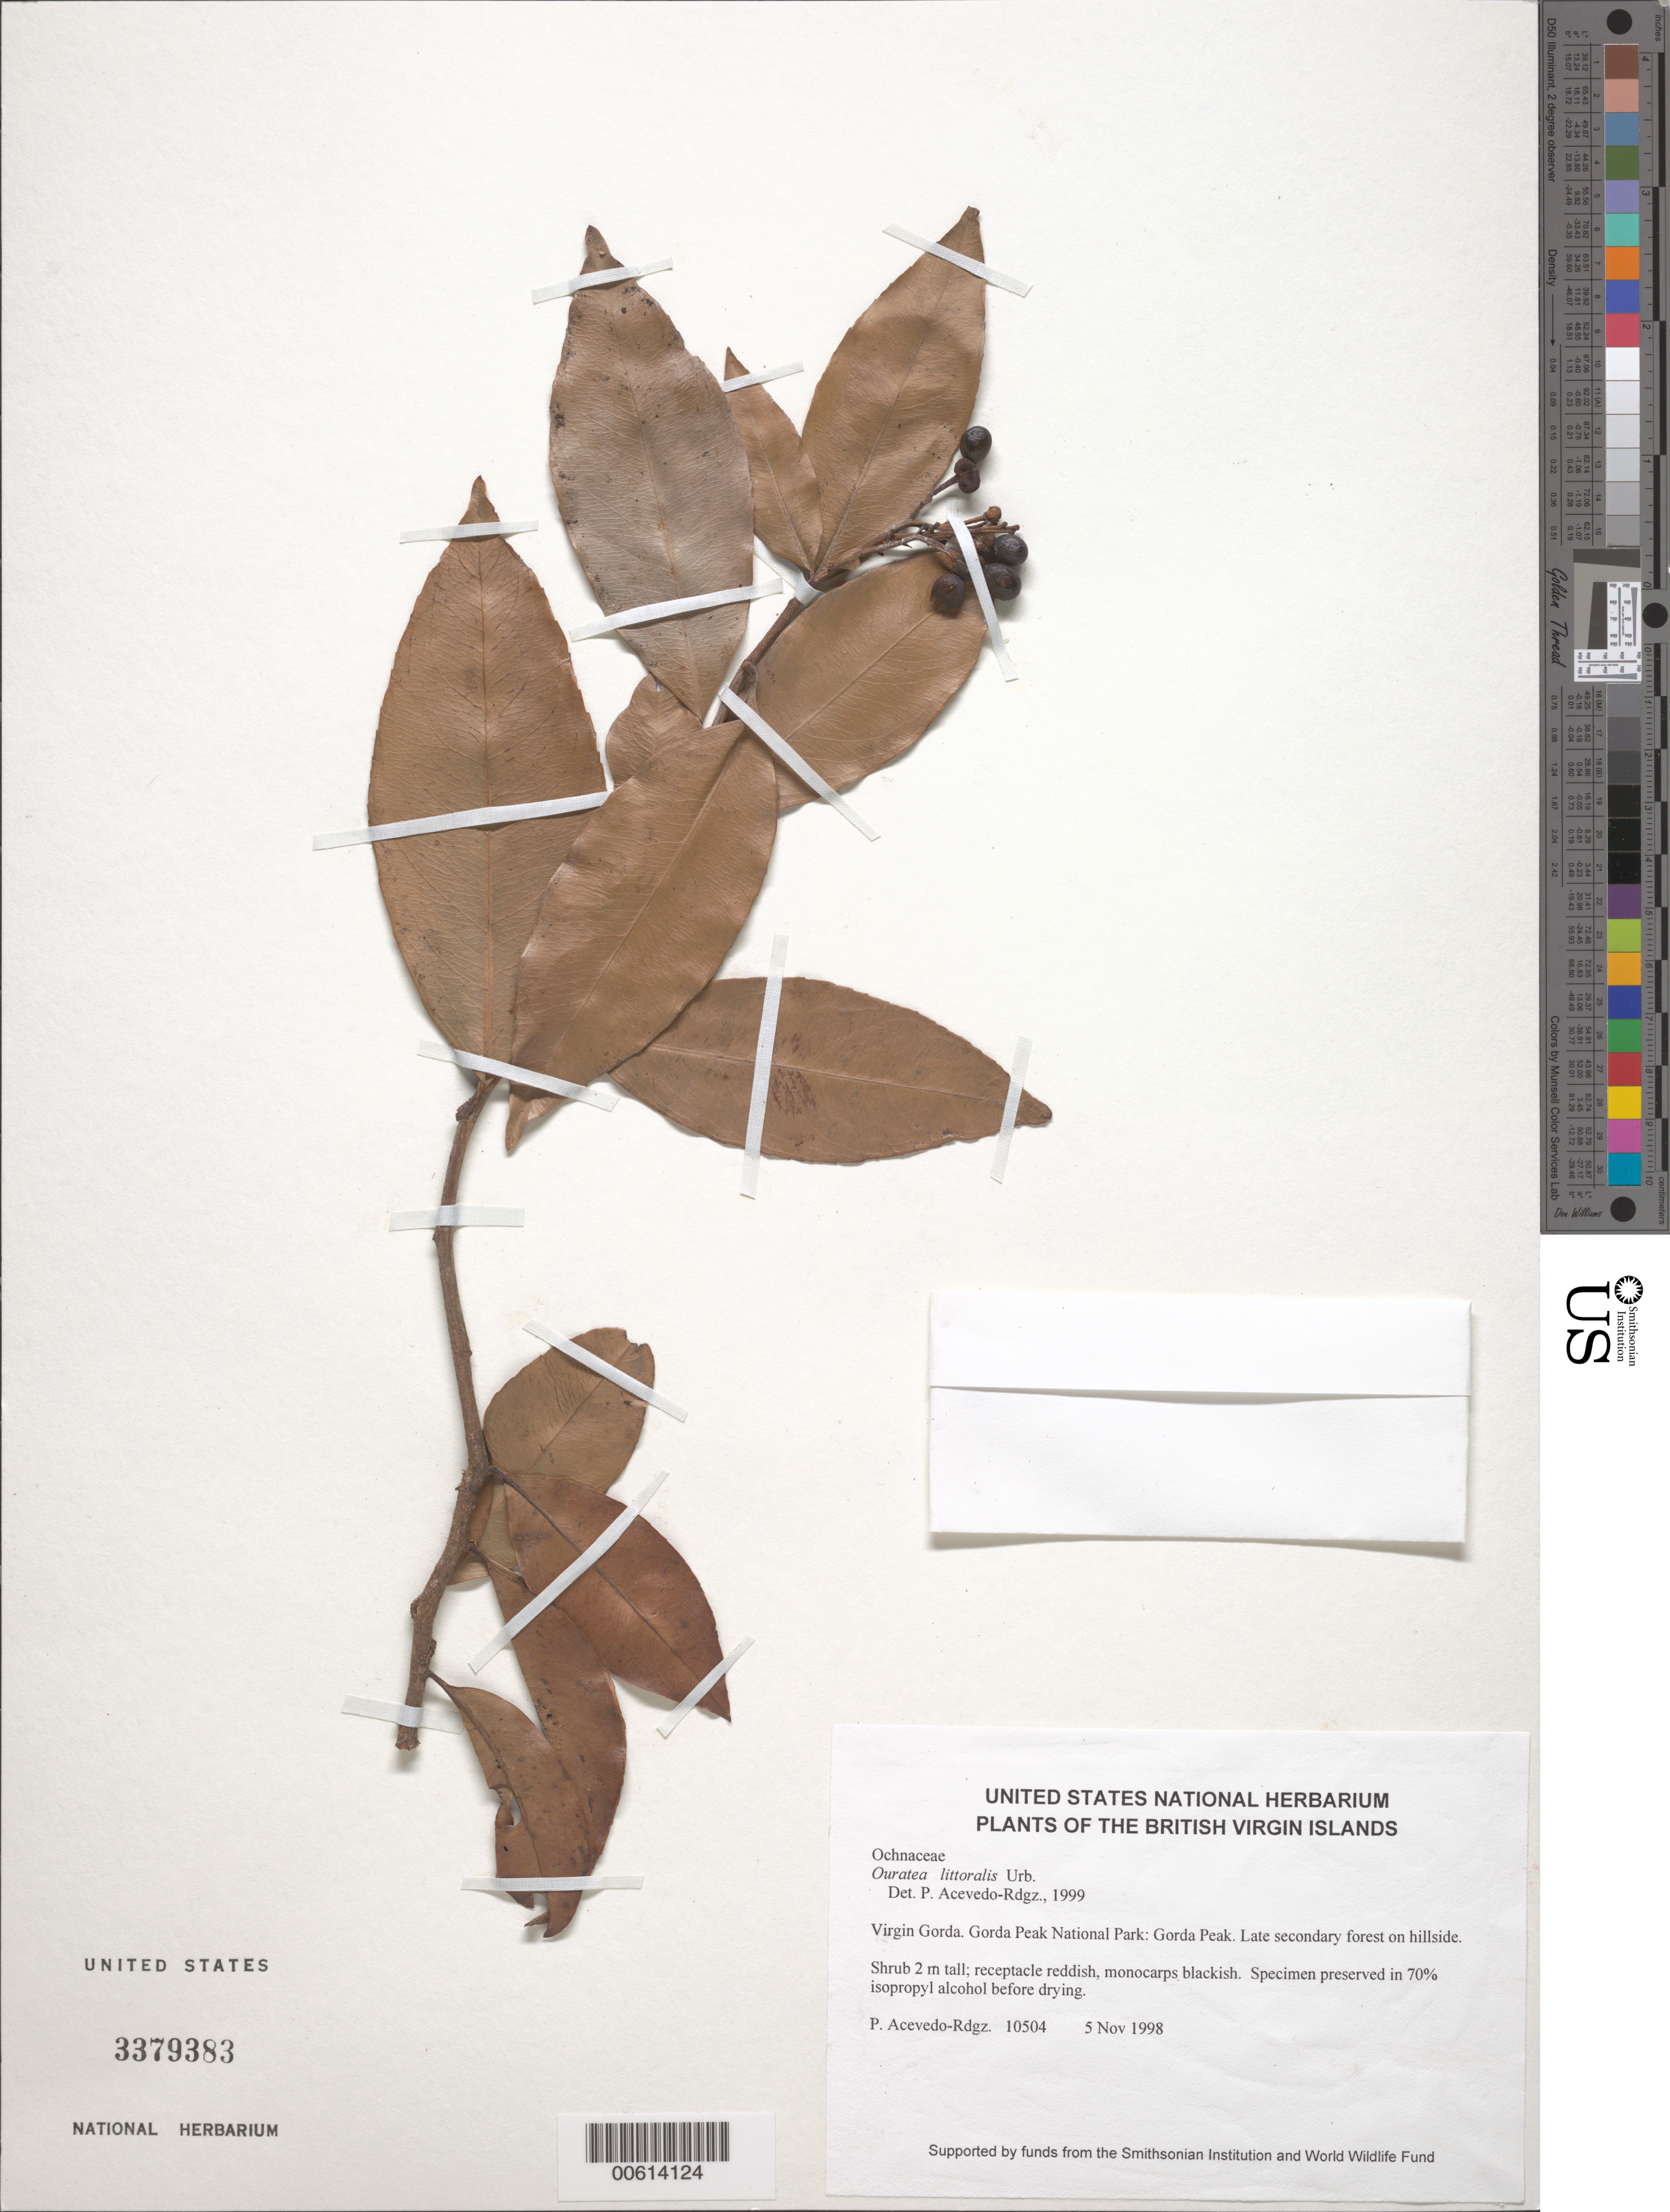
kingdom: Plantae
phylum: Tracheophyta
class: Magnoliopsida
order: Malpighiales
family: Ochnaceae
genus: Ouratea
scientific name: Ouratea littoralis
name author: Urb.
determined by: Acevedo-Rodríguez, P., (BOT), Smithsonian Institution - National Museum of Natural History (UNITED STATES)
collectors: P. Acevedo-Rodr.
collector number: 10504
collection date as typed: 05 Nov 1998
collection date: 1998-11-05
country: British Virgin Islands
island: Virgin Gorda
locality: Gorda Peak National Park: Gorda Peak.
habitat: Late secondary forest on hillside.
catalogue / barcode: US 3379383